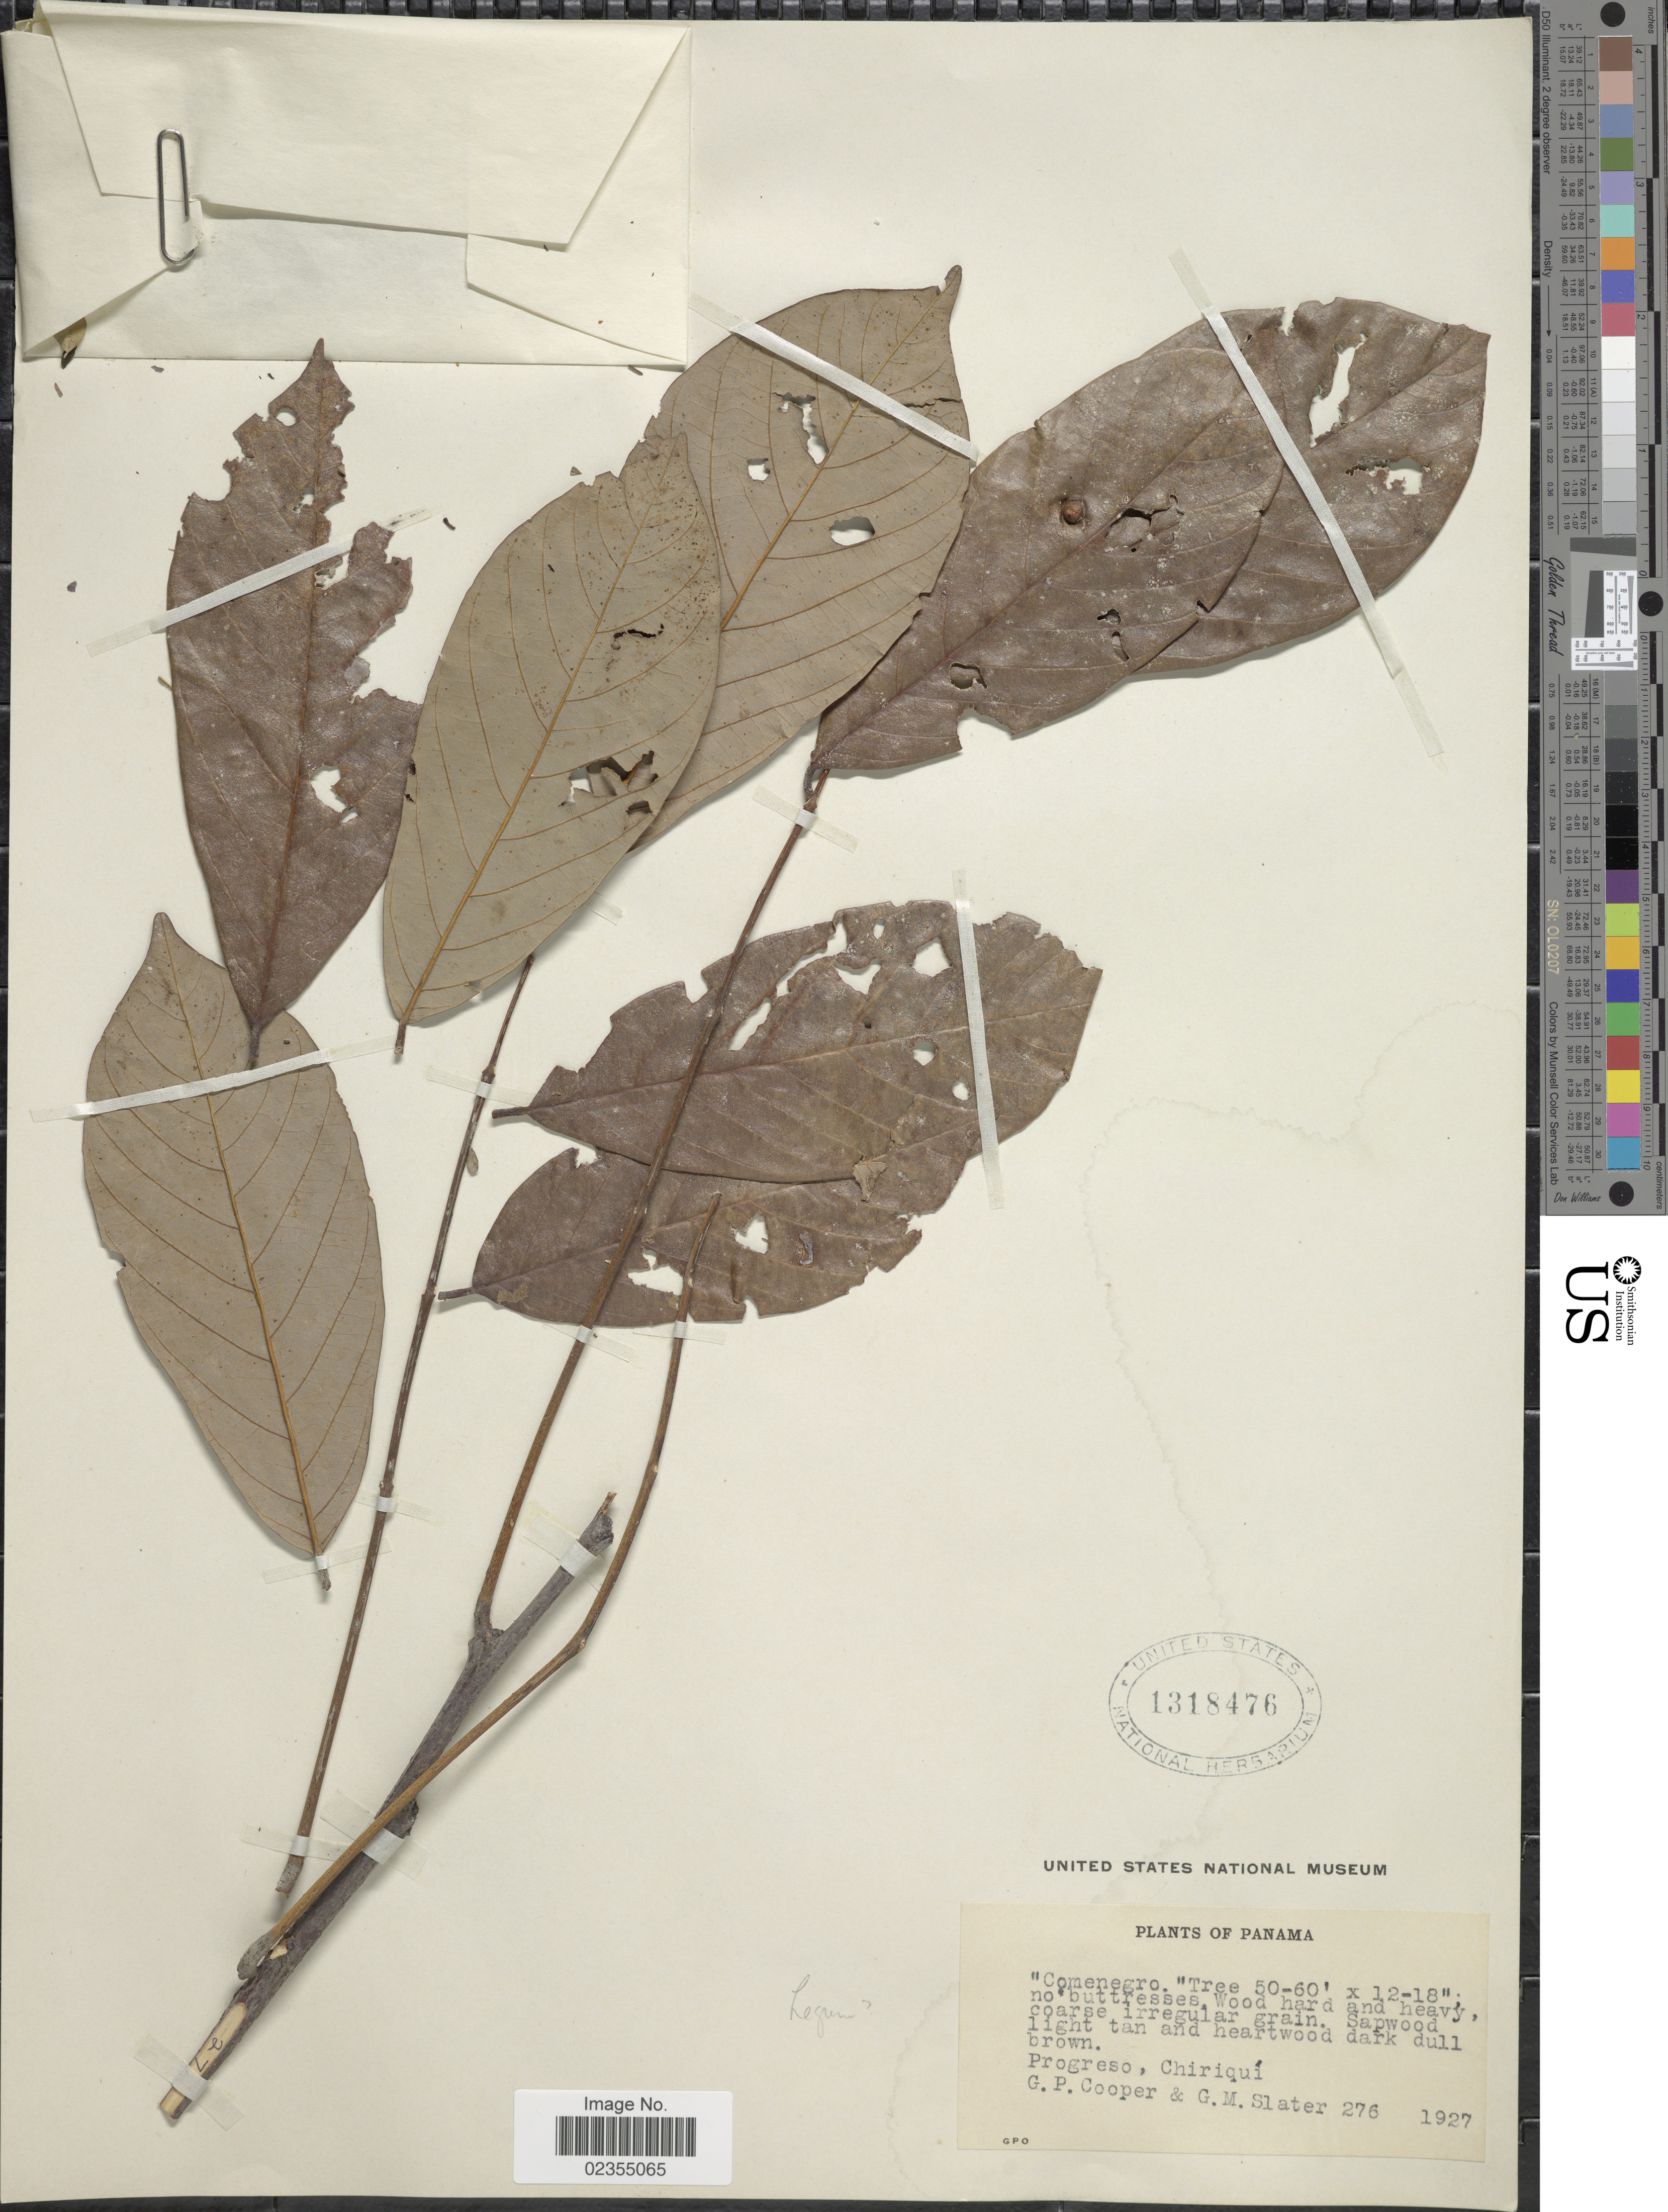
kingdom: Plantae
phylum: Tracheophyta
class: Magnoliopsida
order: Fabales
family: Fabaceae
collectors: G. Cooper & G. Slater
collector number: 276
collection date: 1927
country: Panama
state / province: Chiriqui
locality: Progreso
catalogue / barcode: US 1318476